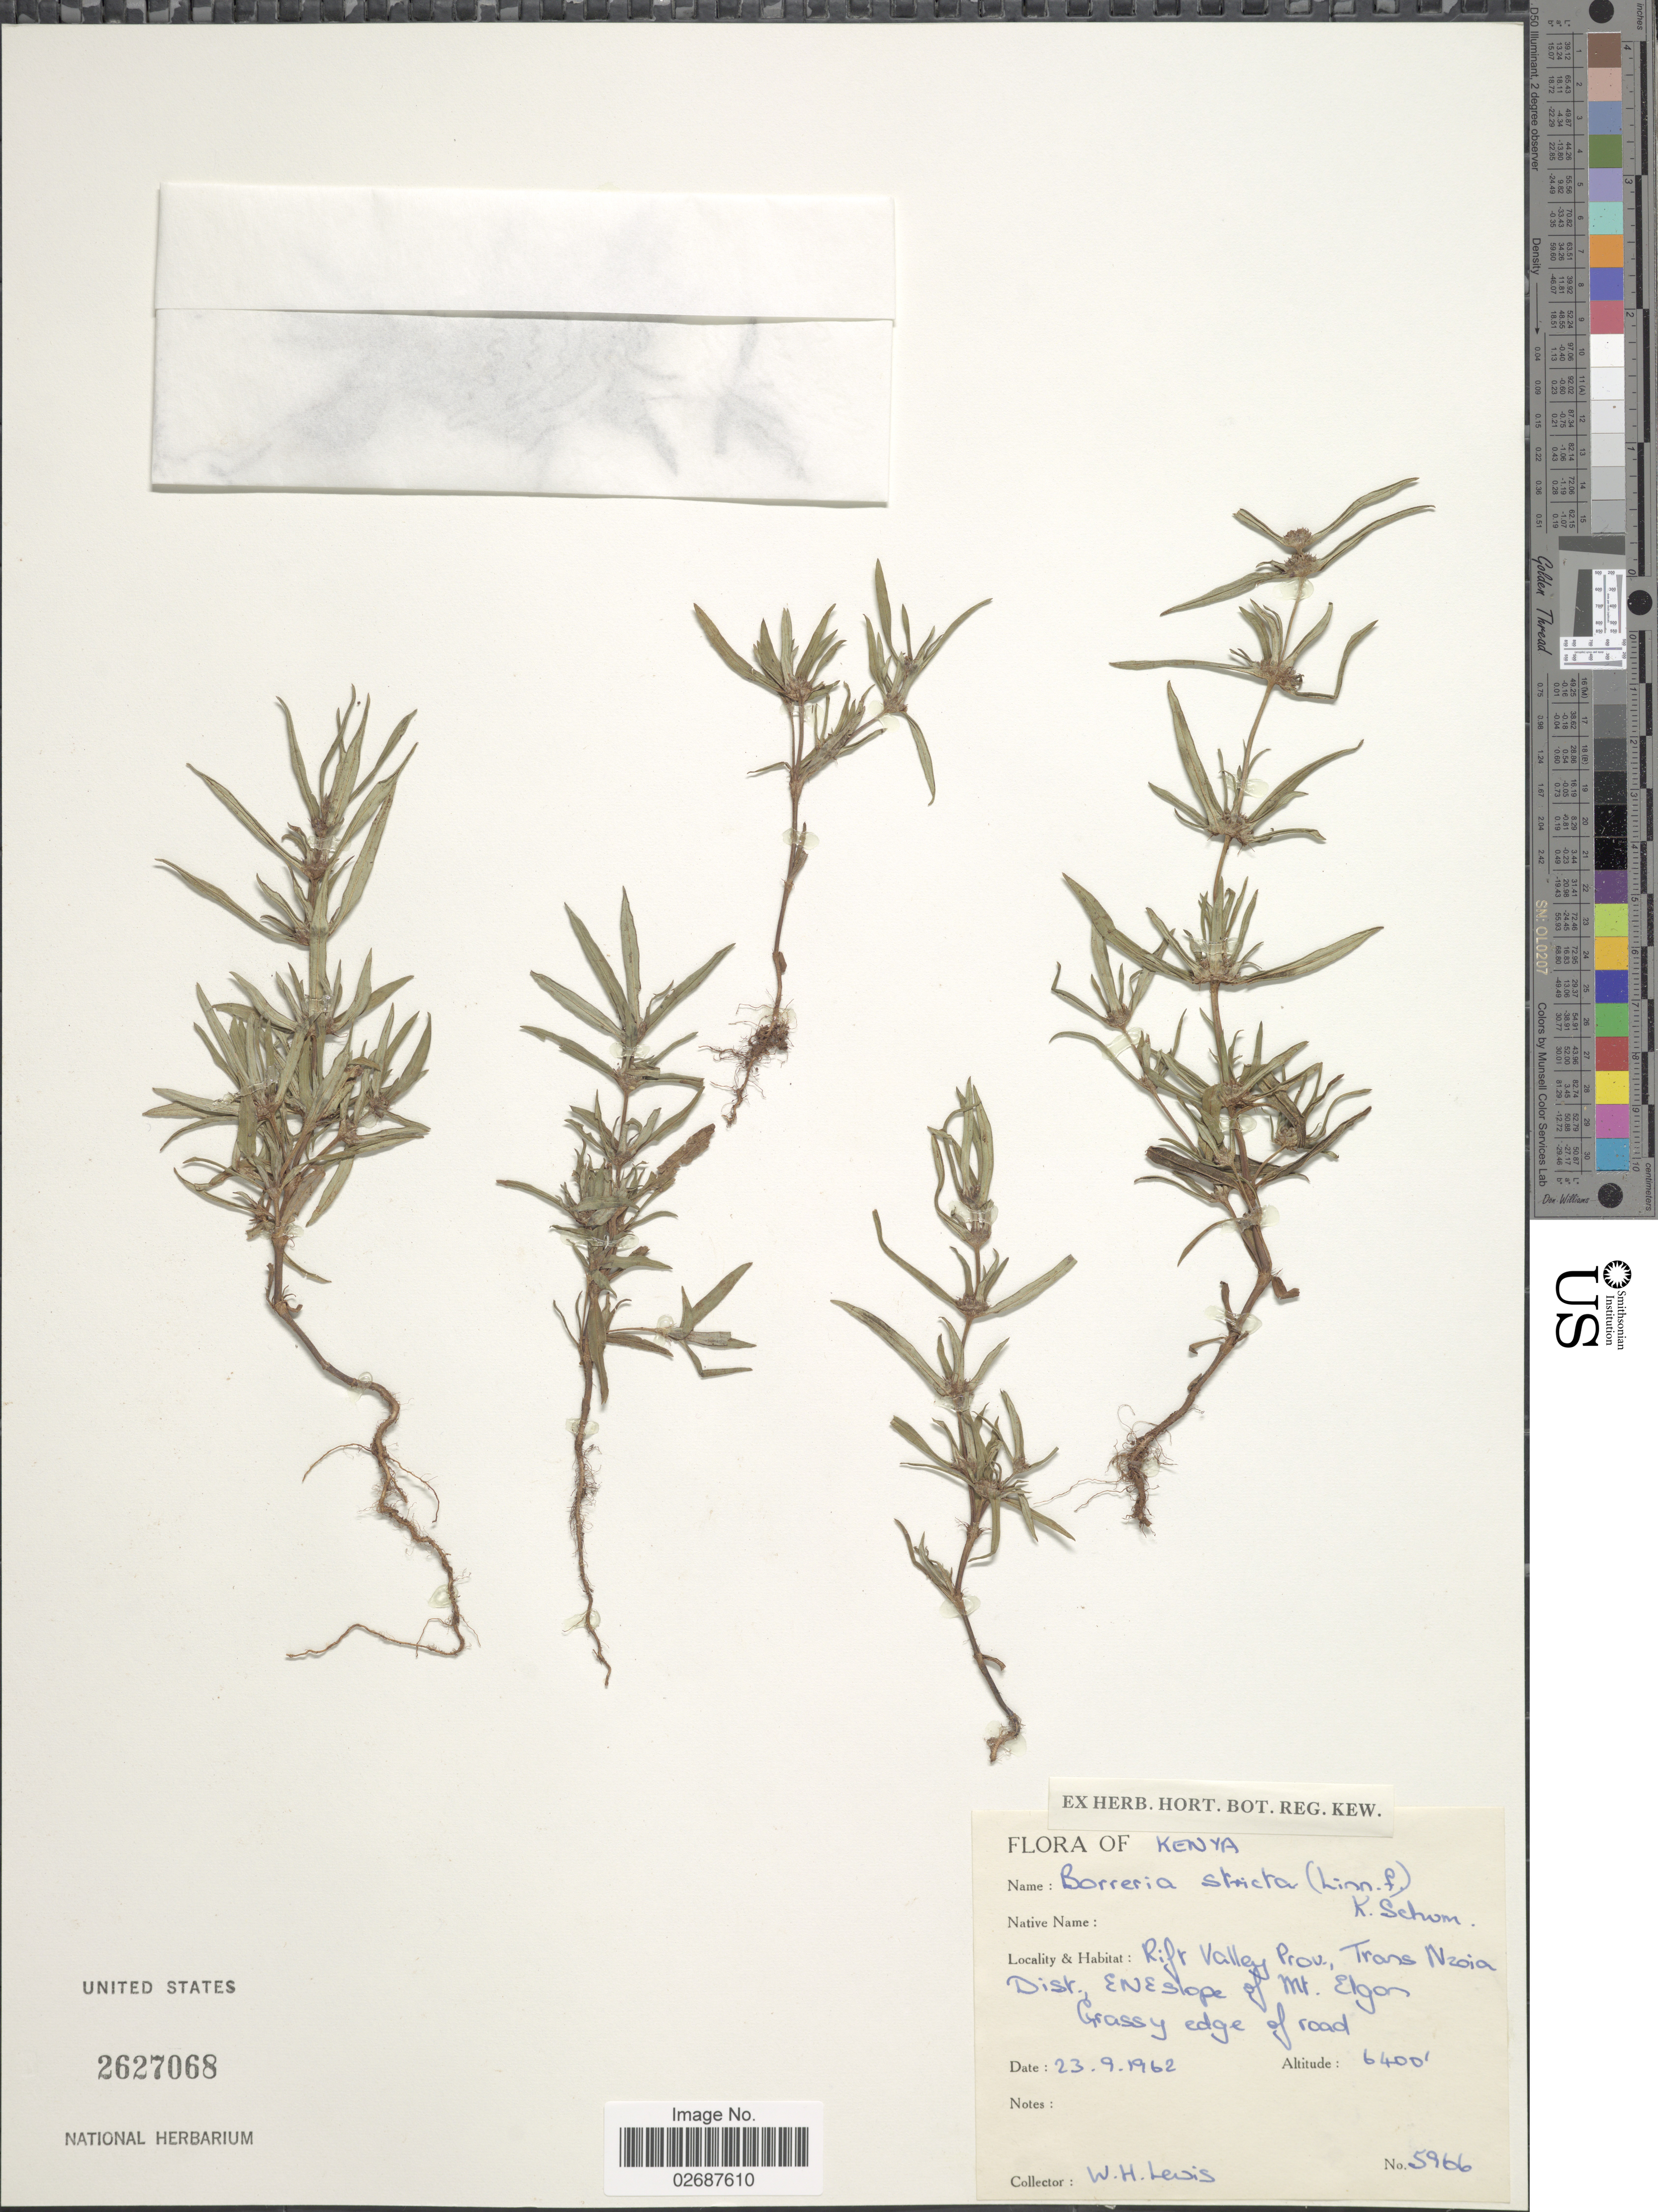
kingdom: Plantae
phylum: Tracheophyta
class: Magnoliopsida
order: Gentianales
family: Rubiaceae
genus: Borreria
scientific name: Borreria pusilla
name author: (Wall.) DC.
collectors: W. H. Lewis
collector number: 5966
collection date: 1962-09-23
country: Kenya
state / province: Trans Nzoia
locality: Rift Valley Prov., ENE slope of Mt. Elgon, grassy edge of road.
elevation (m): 1951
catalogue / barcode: US 2627068